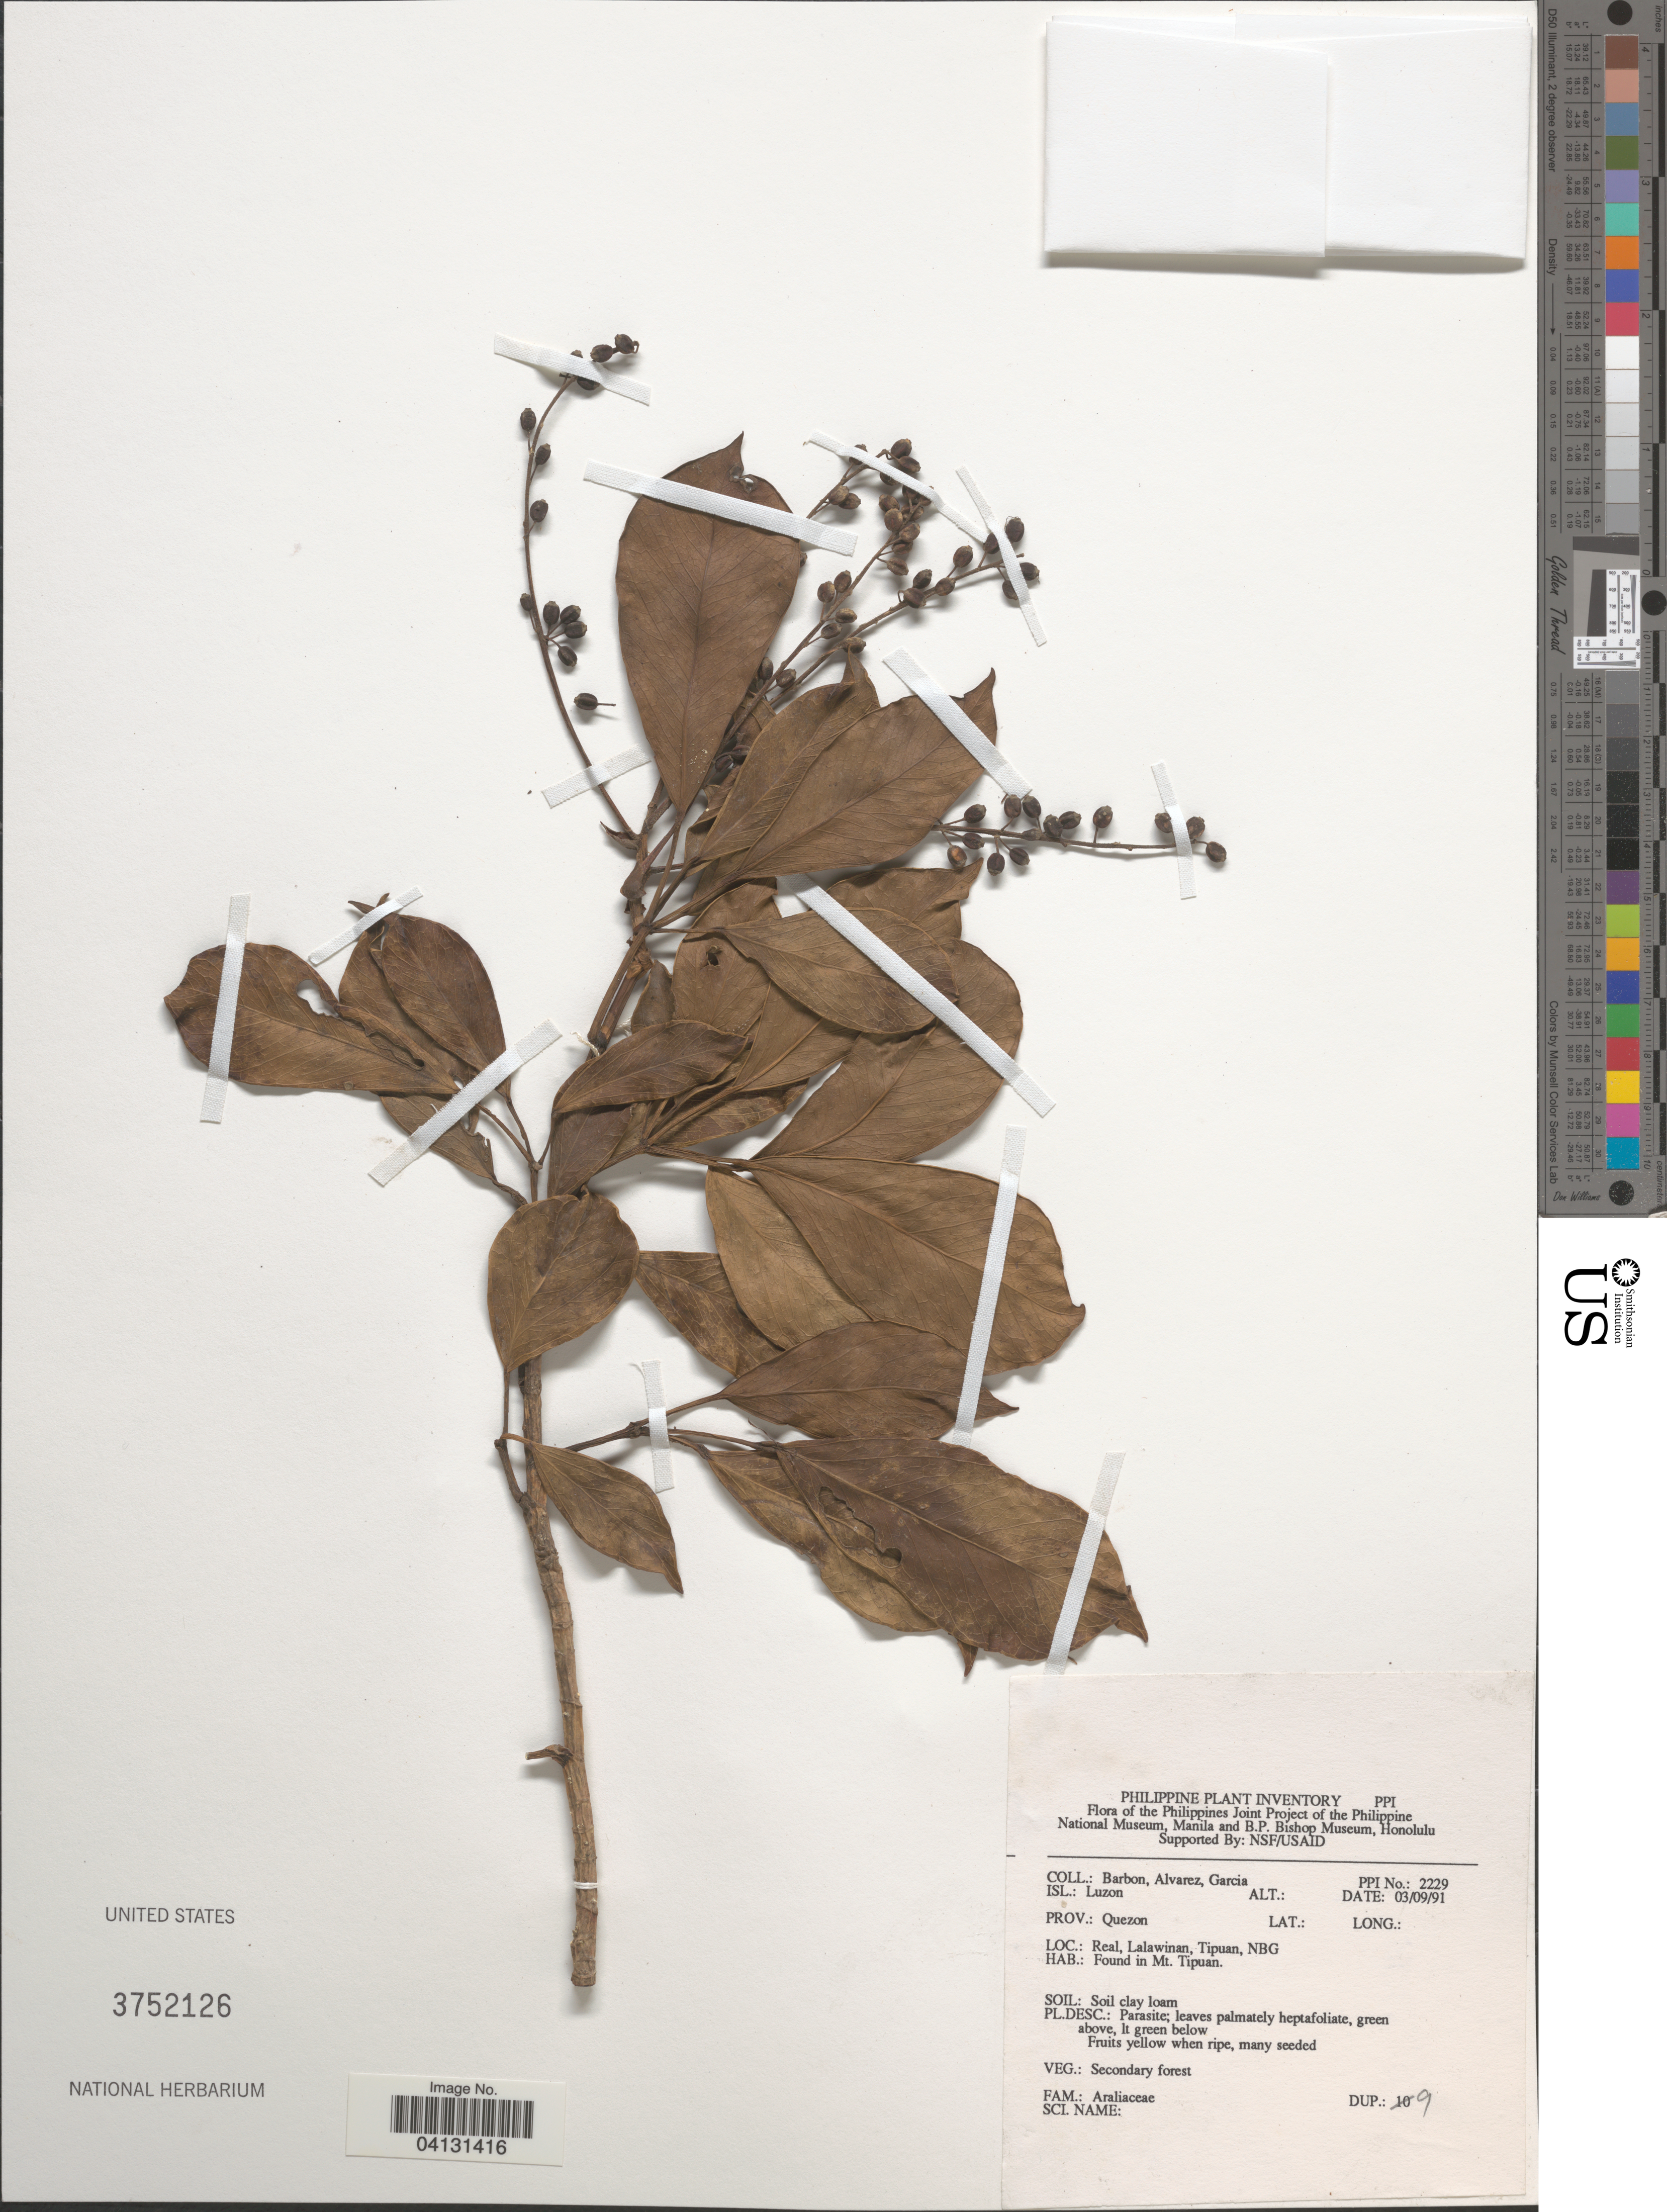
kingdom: Plantae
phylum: Tracheophyta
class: Magnoliopsida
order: Apiales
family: Araliaceae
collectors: Barbon, -- Alvarez & H. Garcia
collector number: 2229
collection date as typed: Transcribed d/m/y: 3/9/91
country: Philippines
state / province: Calabarzon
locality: Isl.: Luzon. Prov.: Quezon. Real, Lalawinan, Tipuan, NBG. Found in Mt. Tipuan.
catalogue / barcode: US 3752126